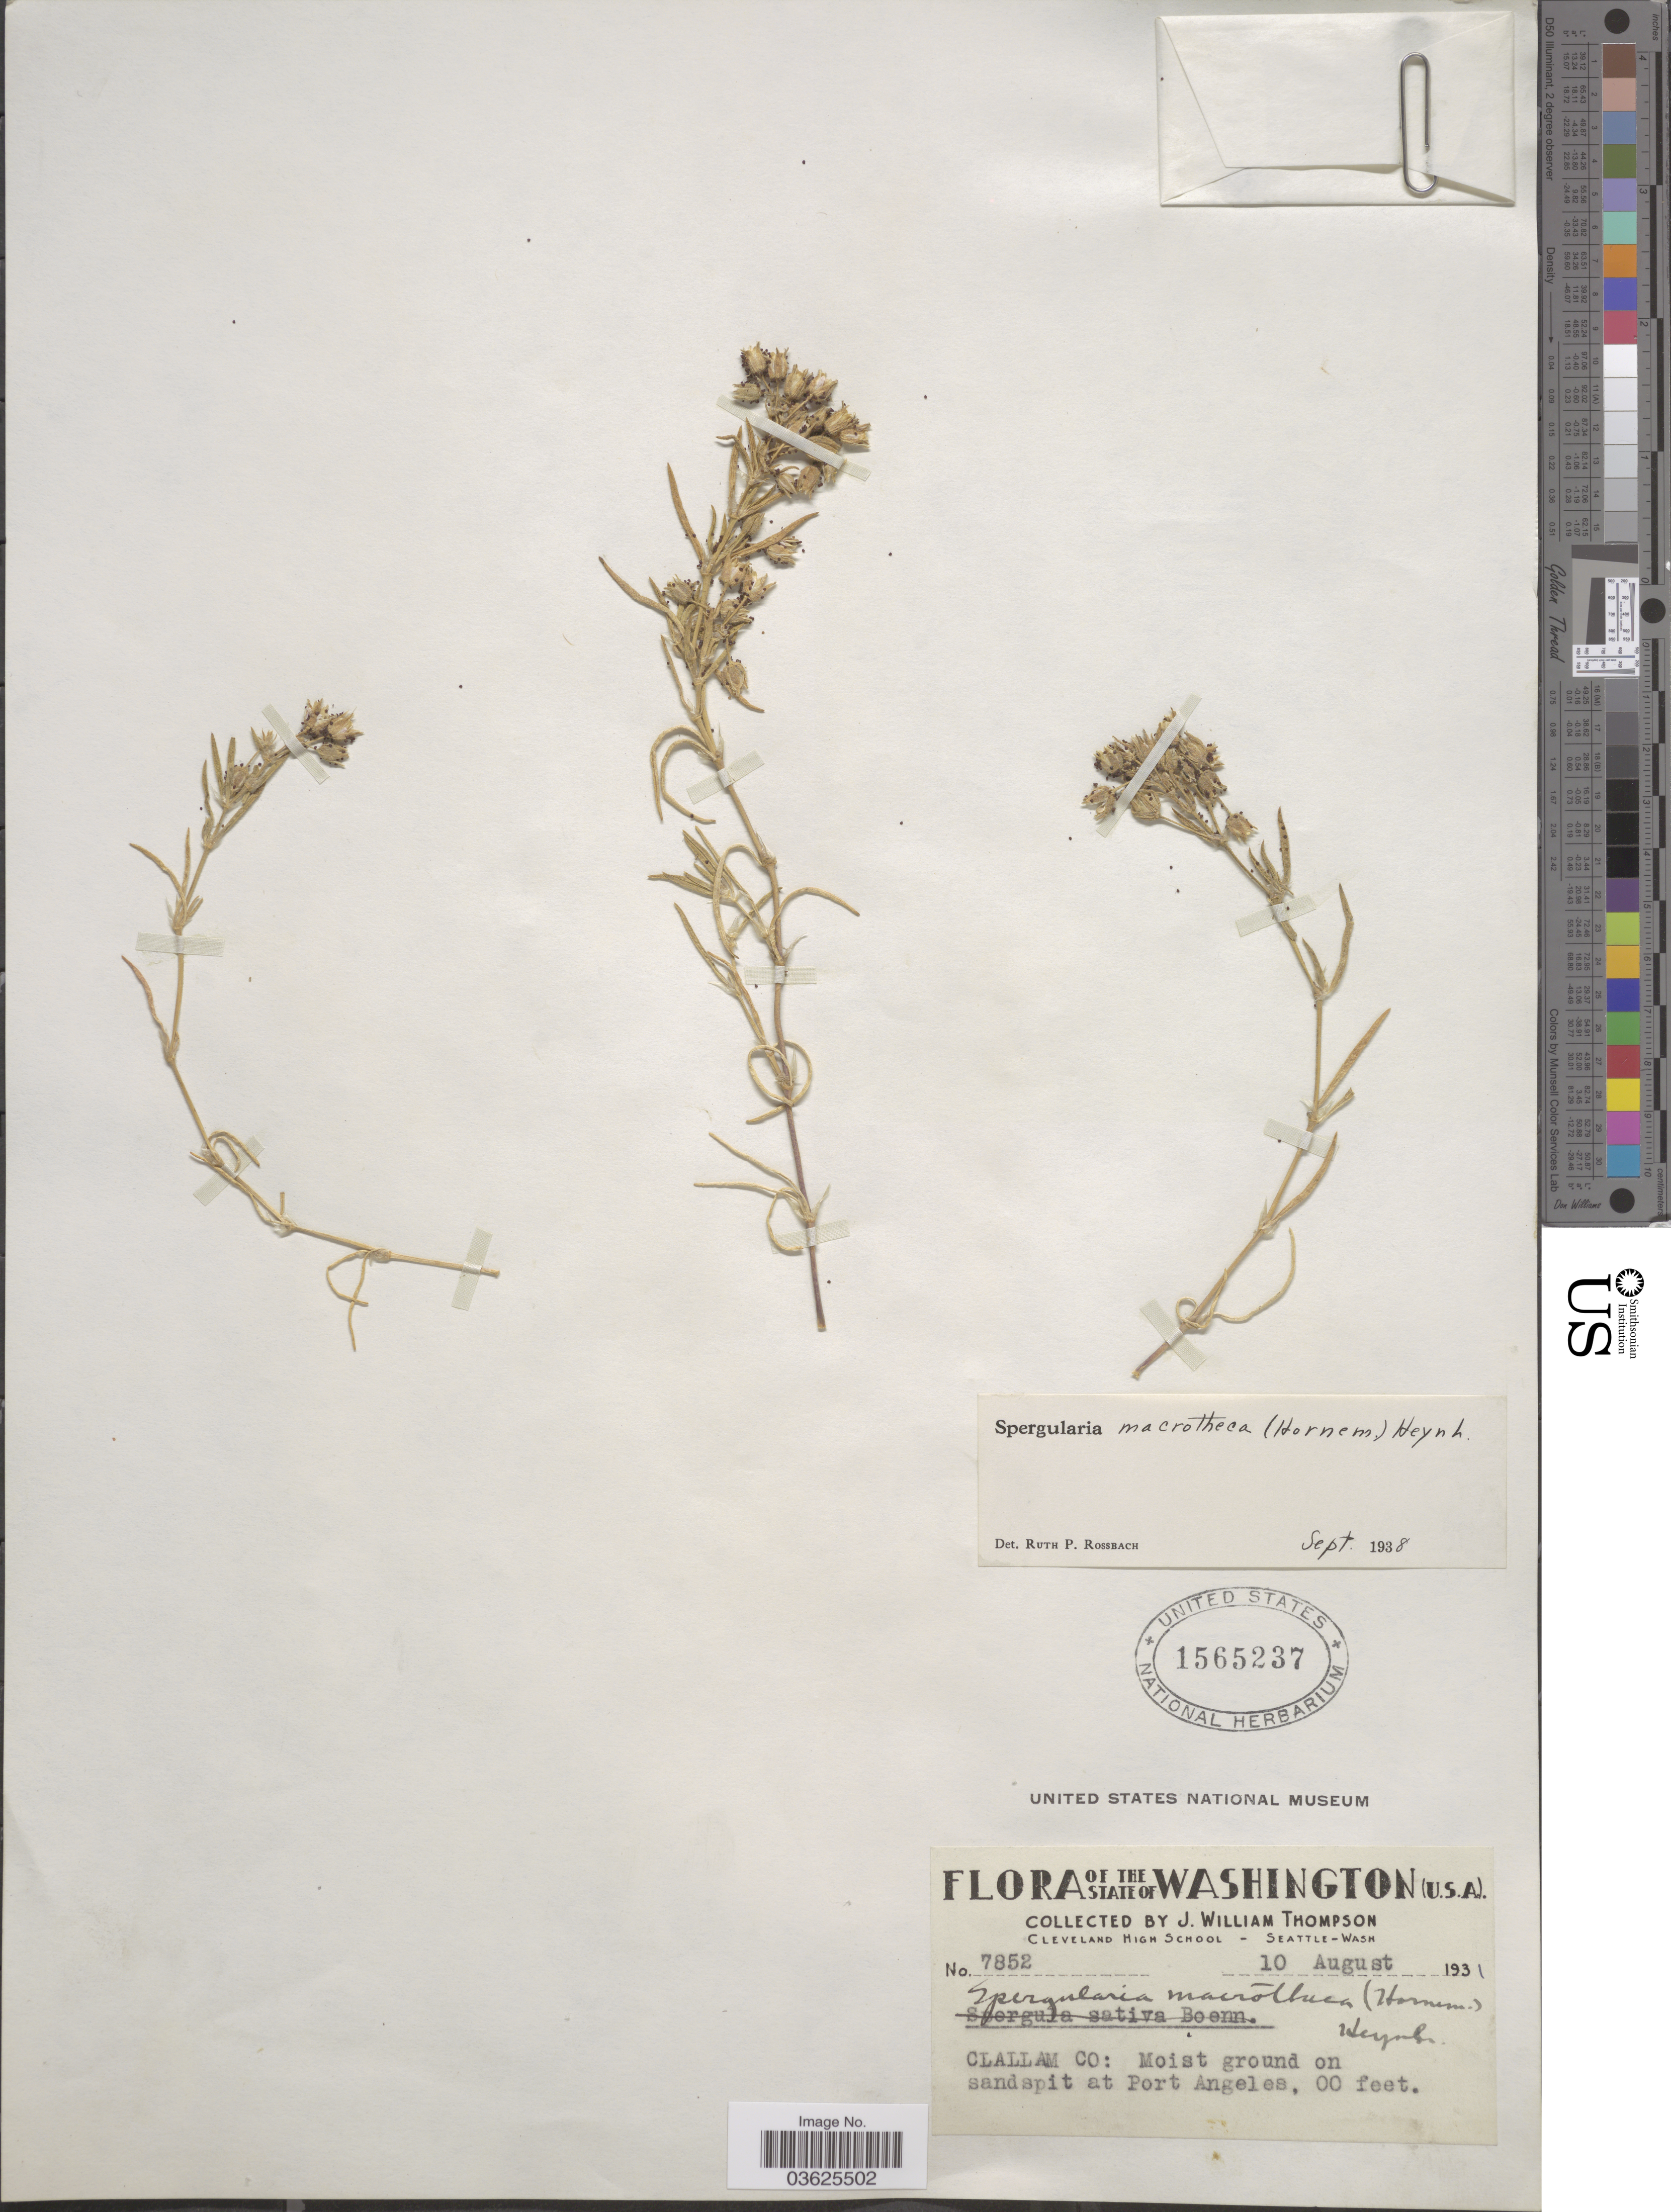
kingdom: Plantae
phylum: Tracheophyta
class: Magnoliopsida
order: Caryophyllales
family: Caryophyllaceae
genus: Spergularia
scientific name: Spergularia macrotheca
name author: (Hornem.) Heynh.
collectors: J. W. Thompson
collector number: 7852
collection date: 1931-08-10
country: United States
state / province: Washington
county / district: Clallam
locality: Clallam Co: Moist ground on sandspit at Port Angeles.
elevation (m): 0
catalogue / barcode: US 1565237